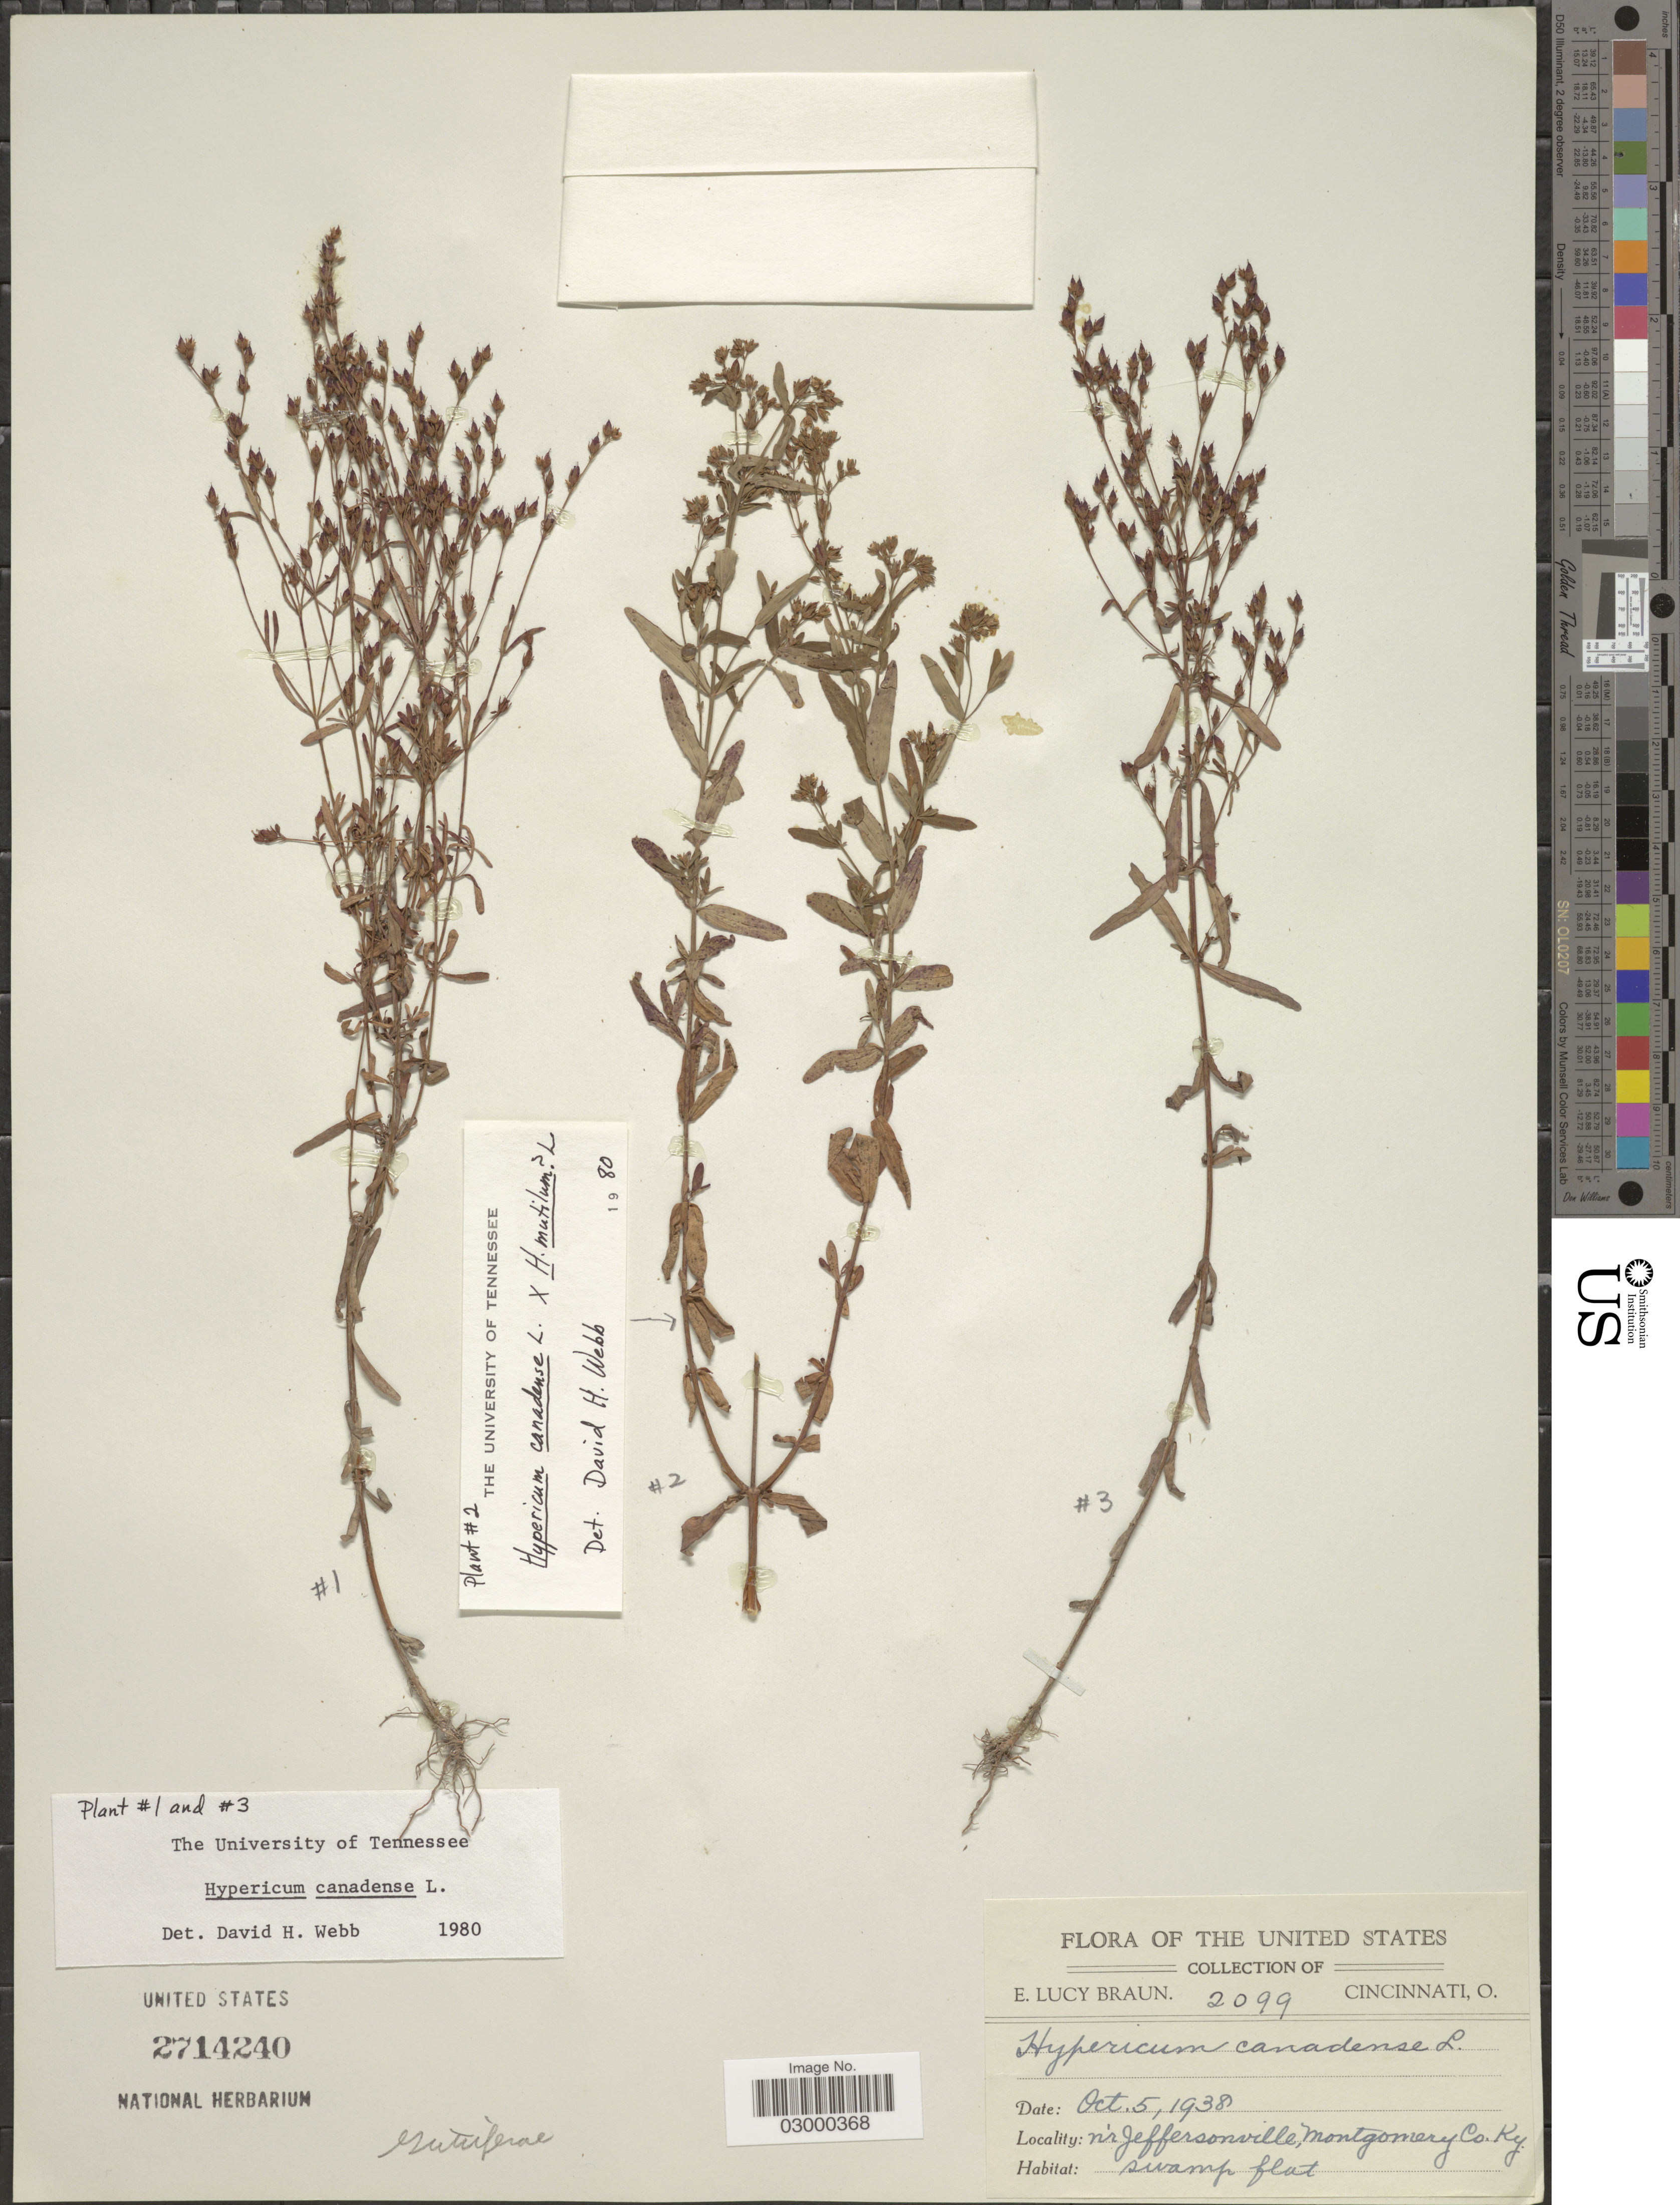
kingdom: Plantae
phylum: Tracheophyta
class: Magnoliopsida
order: Malpighiales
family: Hypericaceae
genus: Hypericum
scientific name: Hypericum canadense x H. mutilum L.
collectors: E. L. Braun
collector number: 2099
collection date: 1938-10-05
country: United States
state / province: Kentucky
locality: Nr Jeffersonville, Montgomery Co.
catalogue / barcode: US 2714240